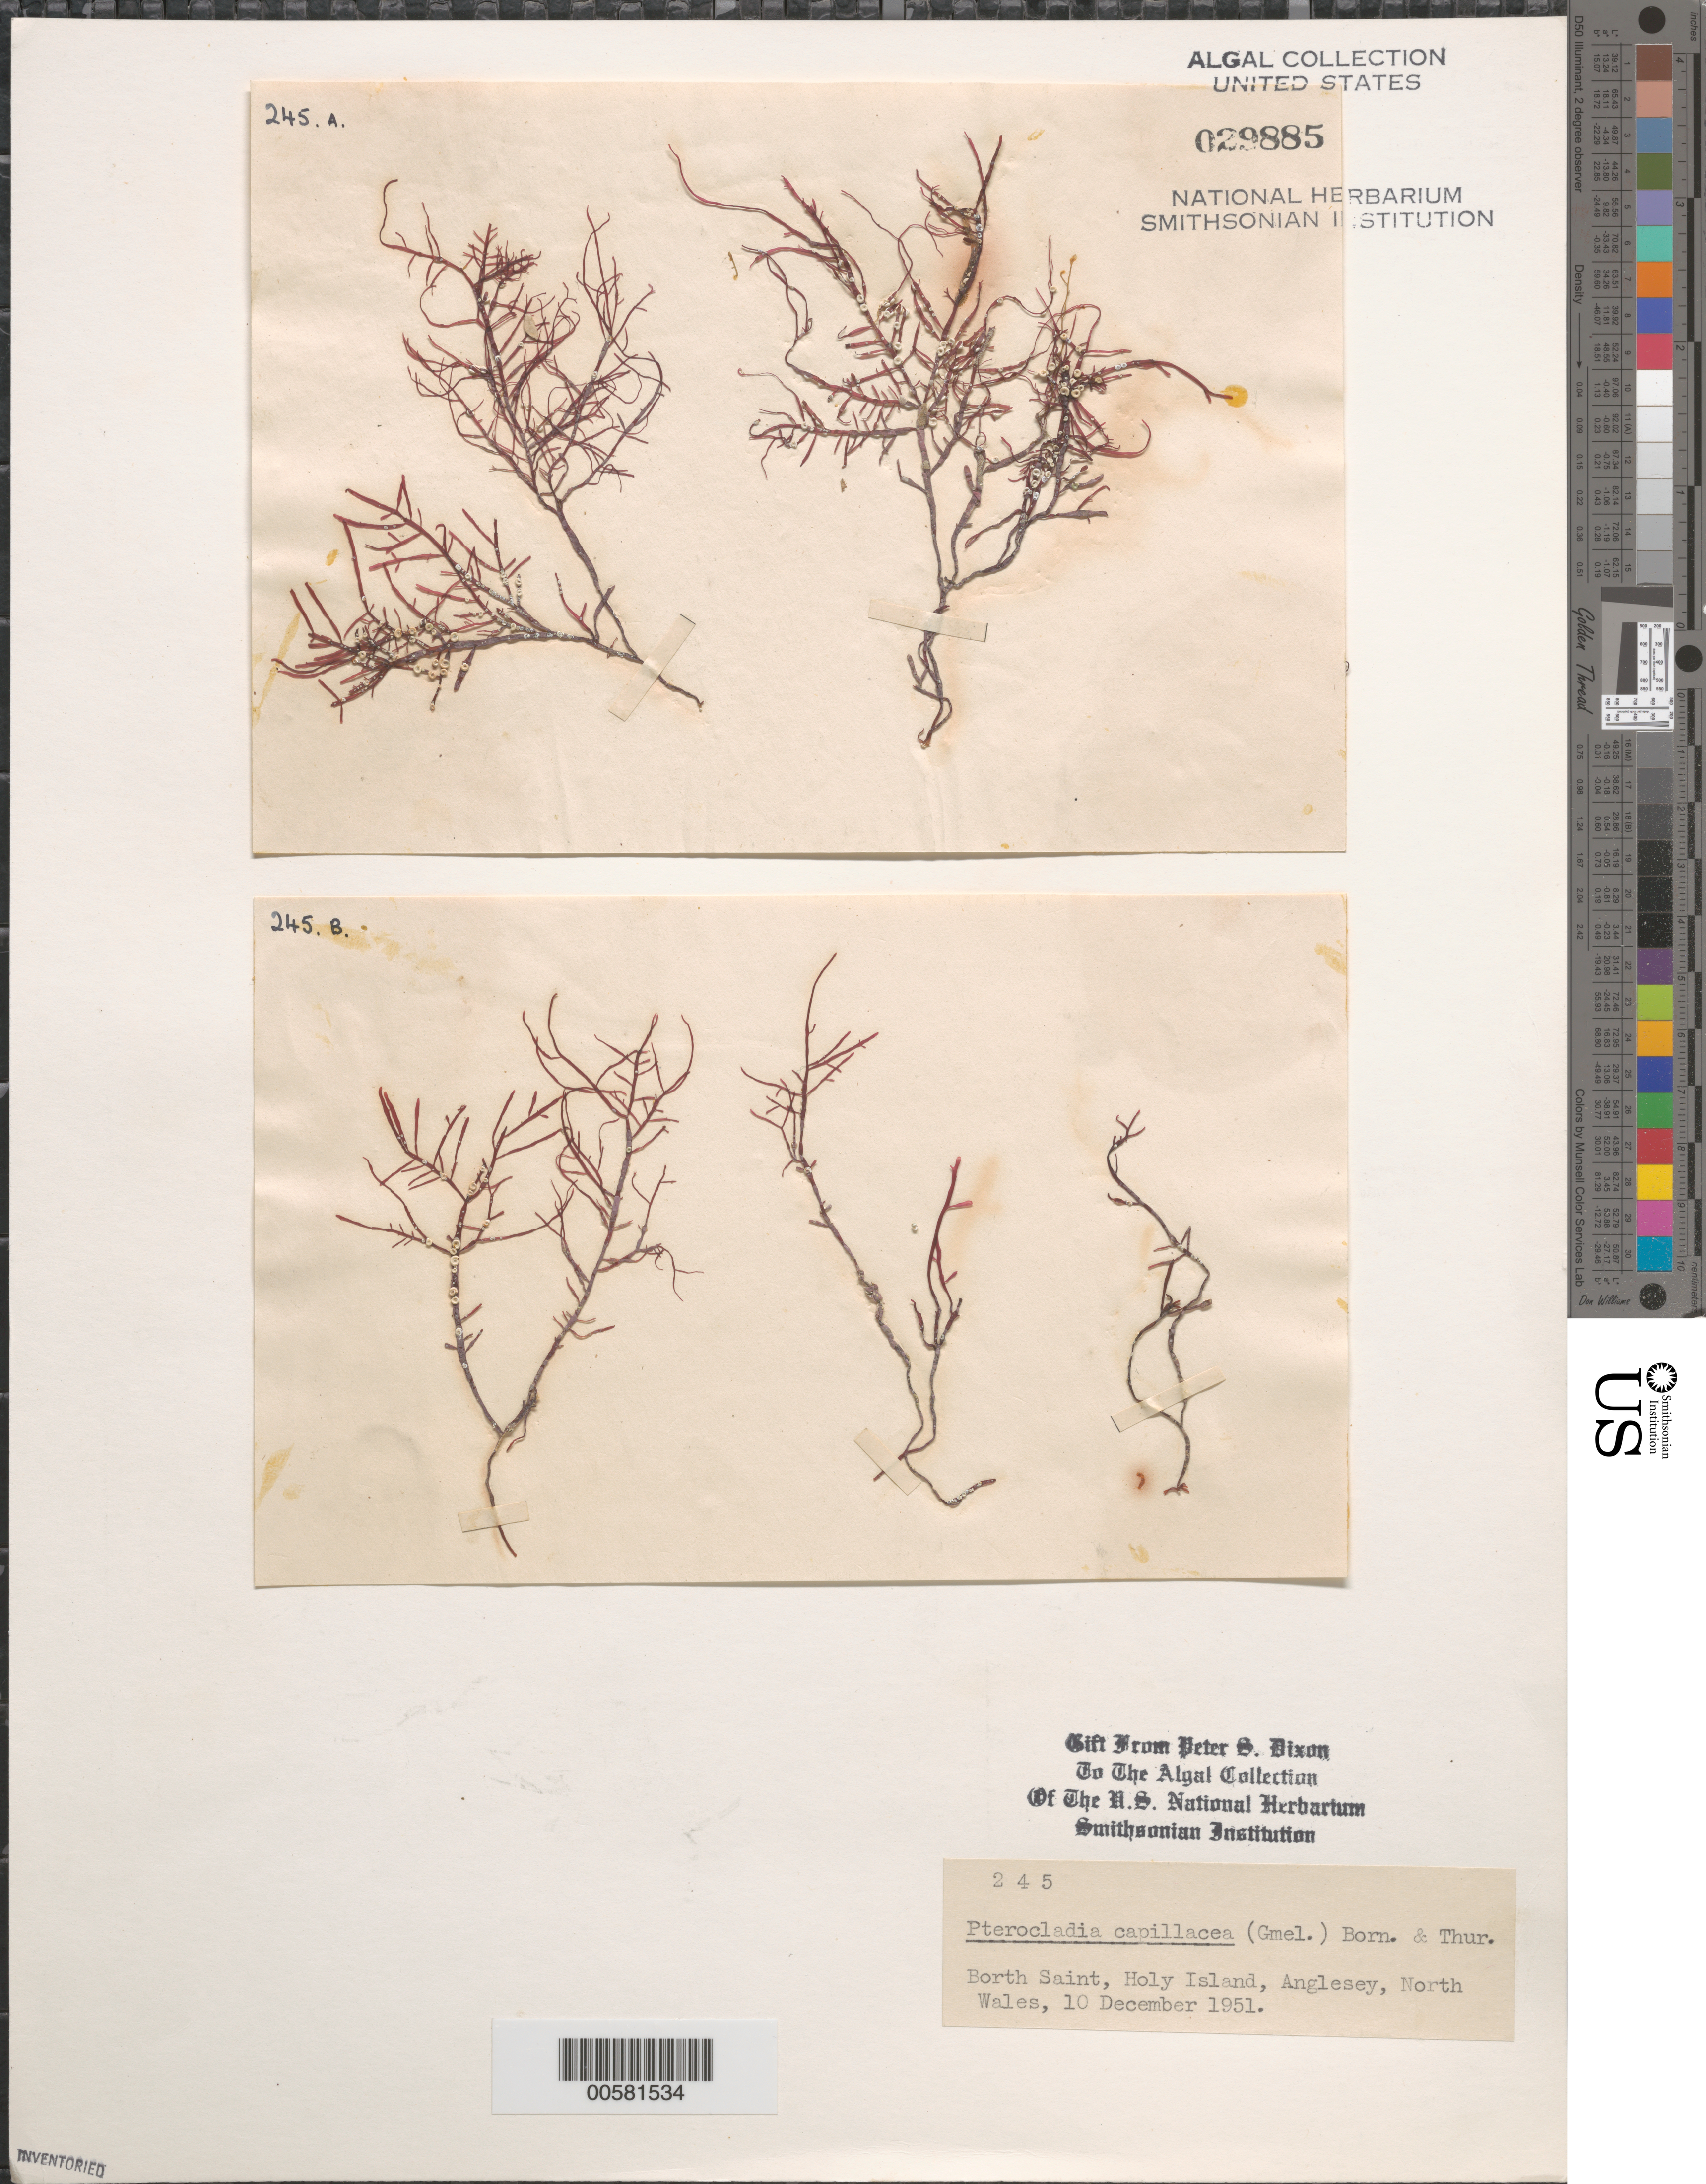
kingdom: Plantae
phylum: Rhodophyta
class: Florideophyceae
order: Gelidiales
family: Pterocladiaceae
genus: Pterocladiella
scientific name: Pterocladiella capillacea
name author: (S.G. Gmel.) Santelices & Hommers.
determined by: Algae name updating Project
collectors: P. S. Dixon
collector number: PSD 245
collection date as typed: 10 Dec 1951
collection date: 1951-12-10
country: United Kingdom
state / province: Wales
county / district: Gwynedd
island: Anglesey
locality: Borth Saint, Holy Island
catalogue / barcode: US 29885